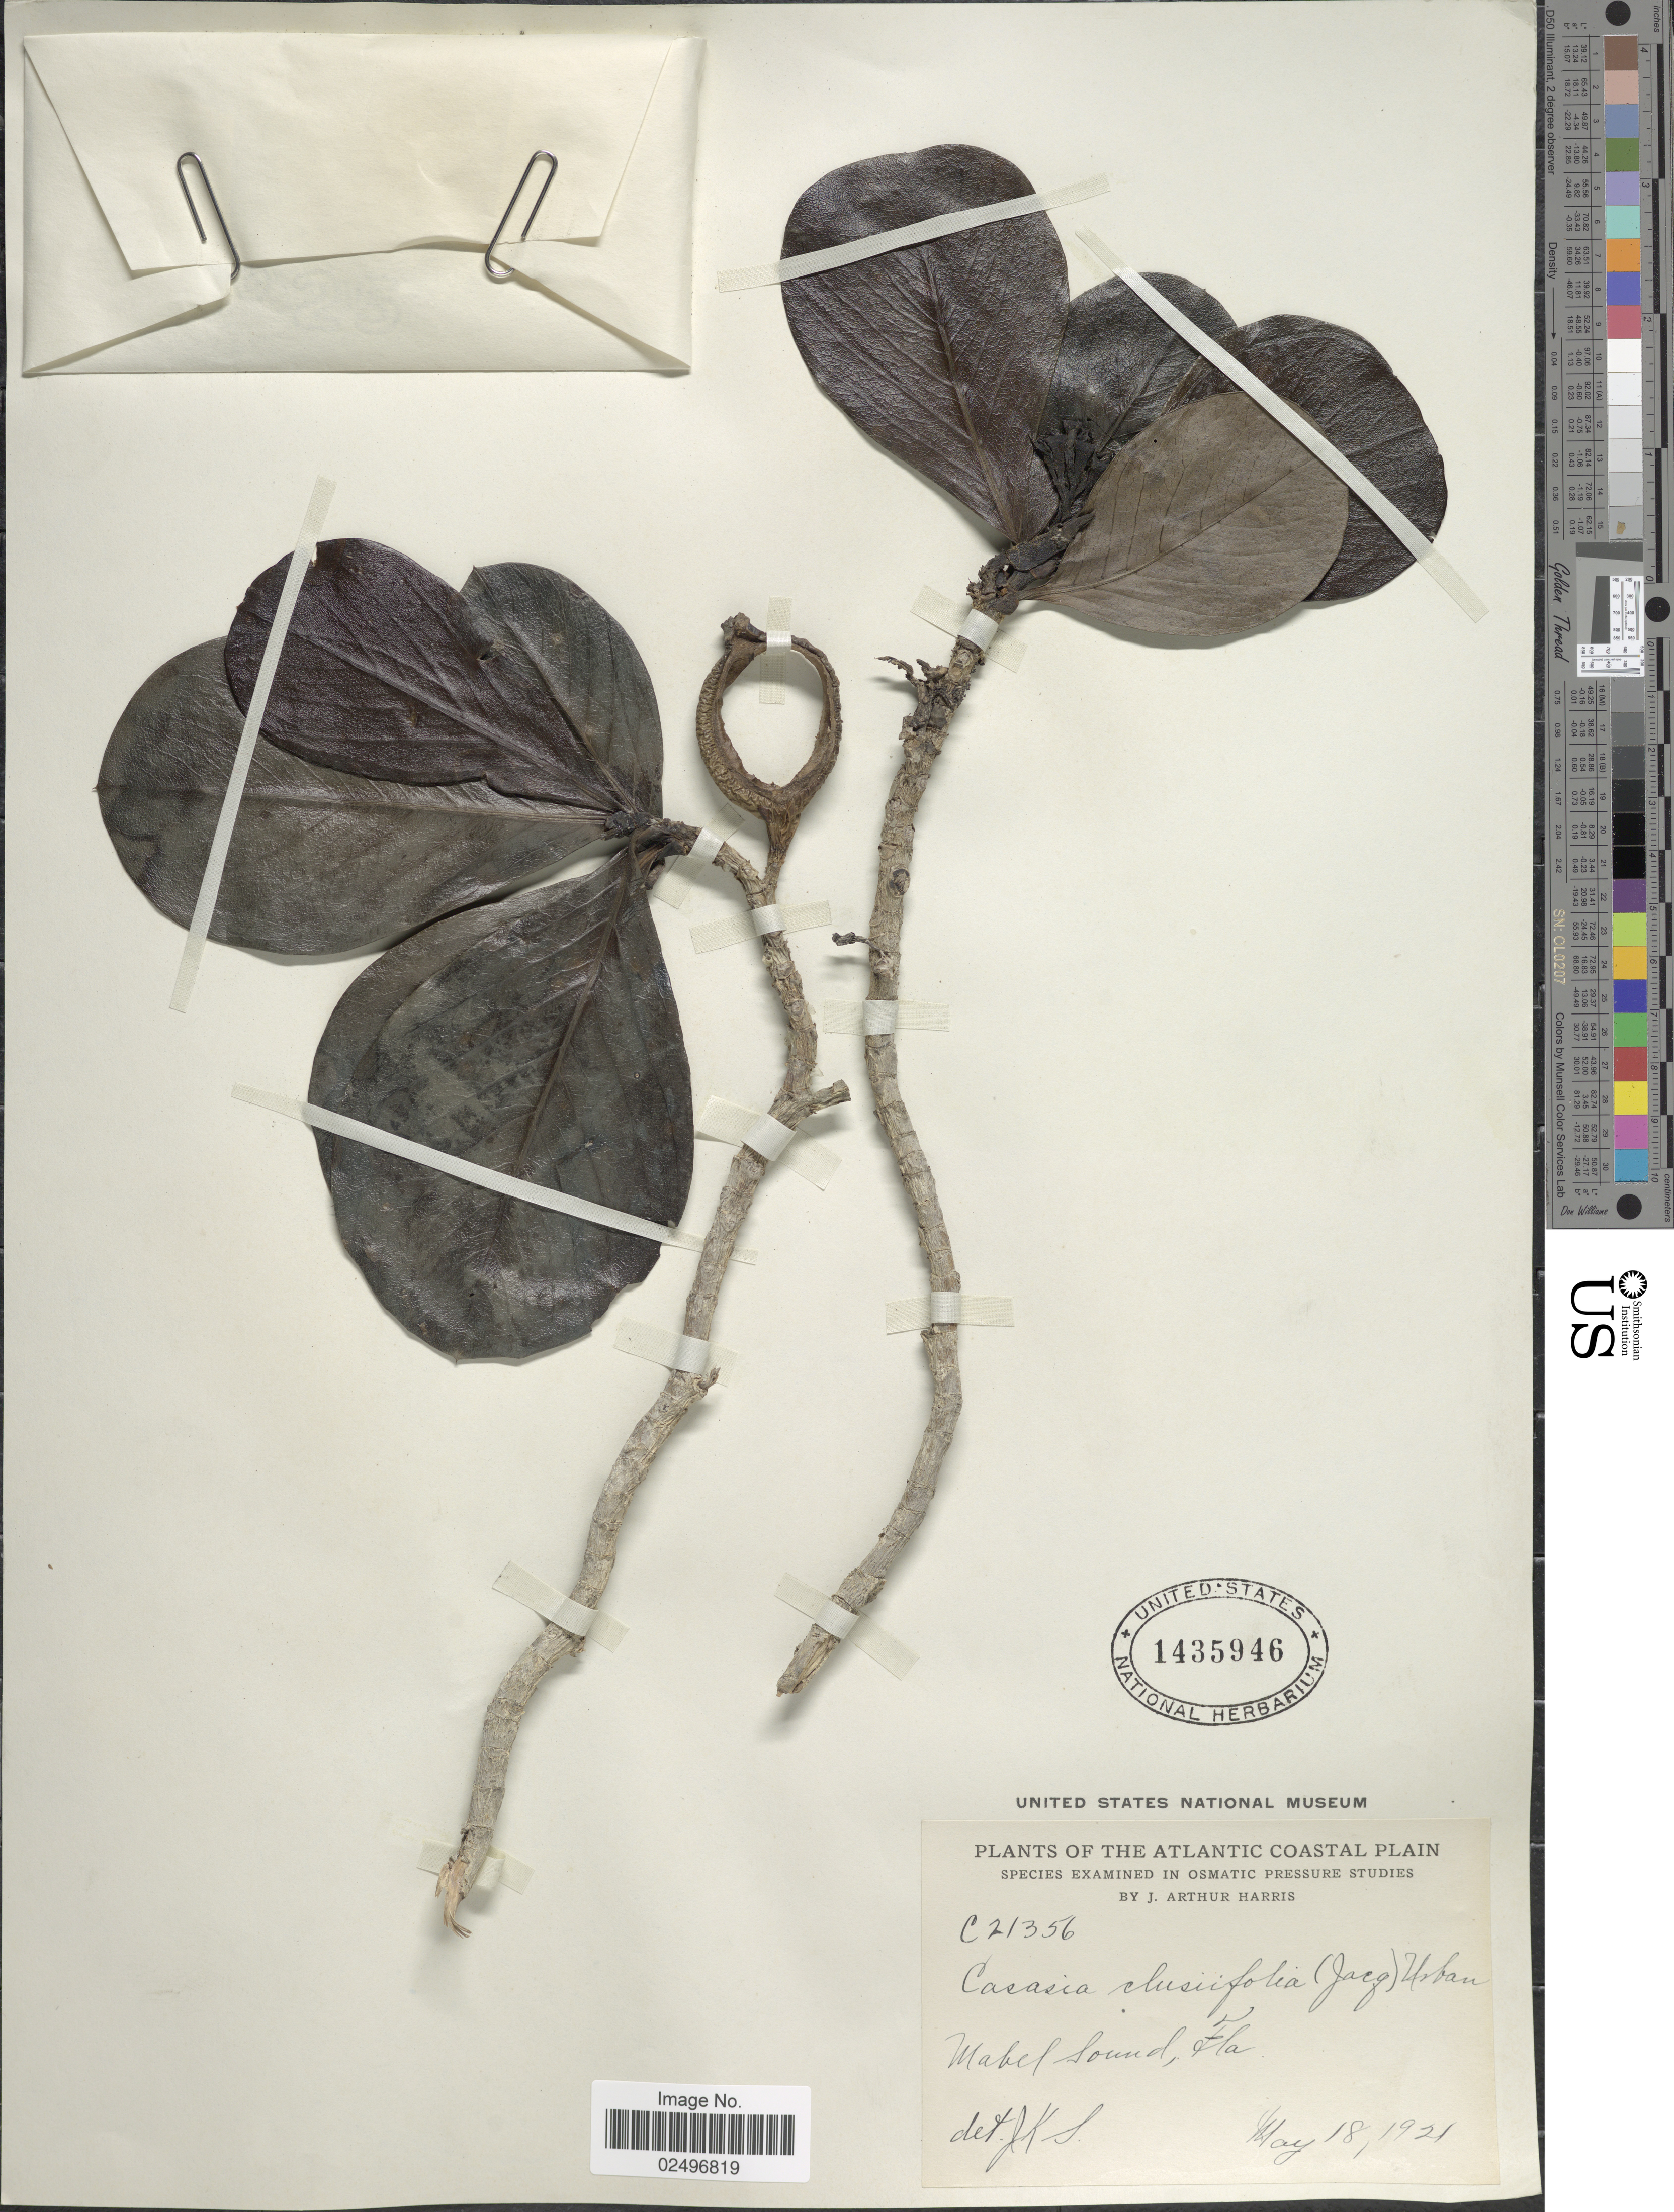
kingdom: Plantae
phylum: Tracheophyta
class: Magnoliopsida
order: Gentianales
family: Rubiaceae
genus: Casasia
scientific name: Casasia clusiifolia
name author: (Jacq.) Urb.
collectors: J. A. Harris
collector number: C21356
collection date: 1921-05-18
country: United States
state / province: Florida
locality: The Atlantic Coastal Plain, Mabel Sound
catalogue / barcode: US 1435946